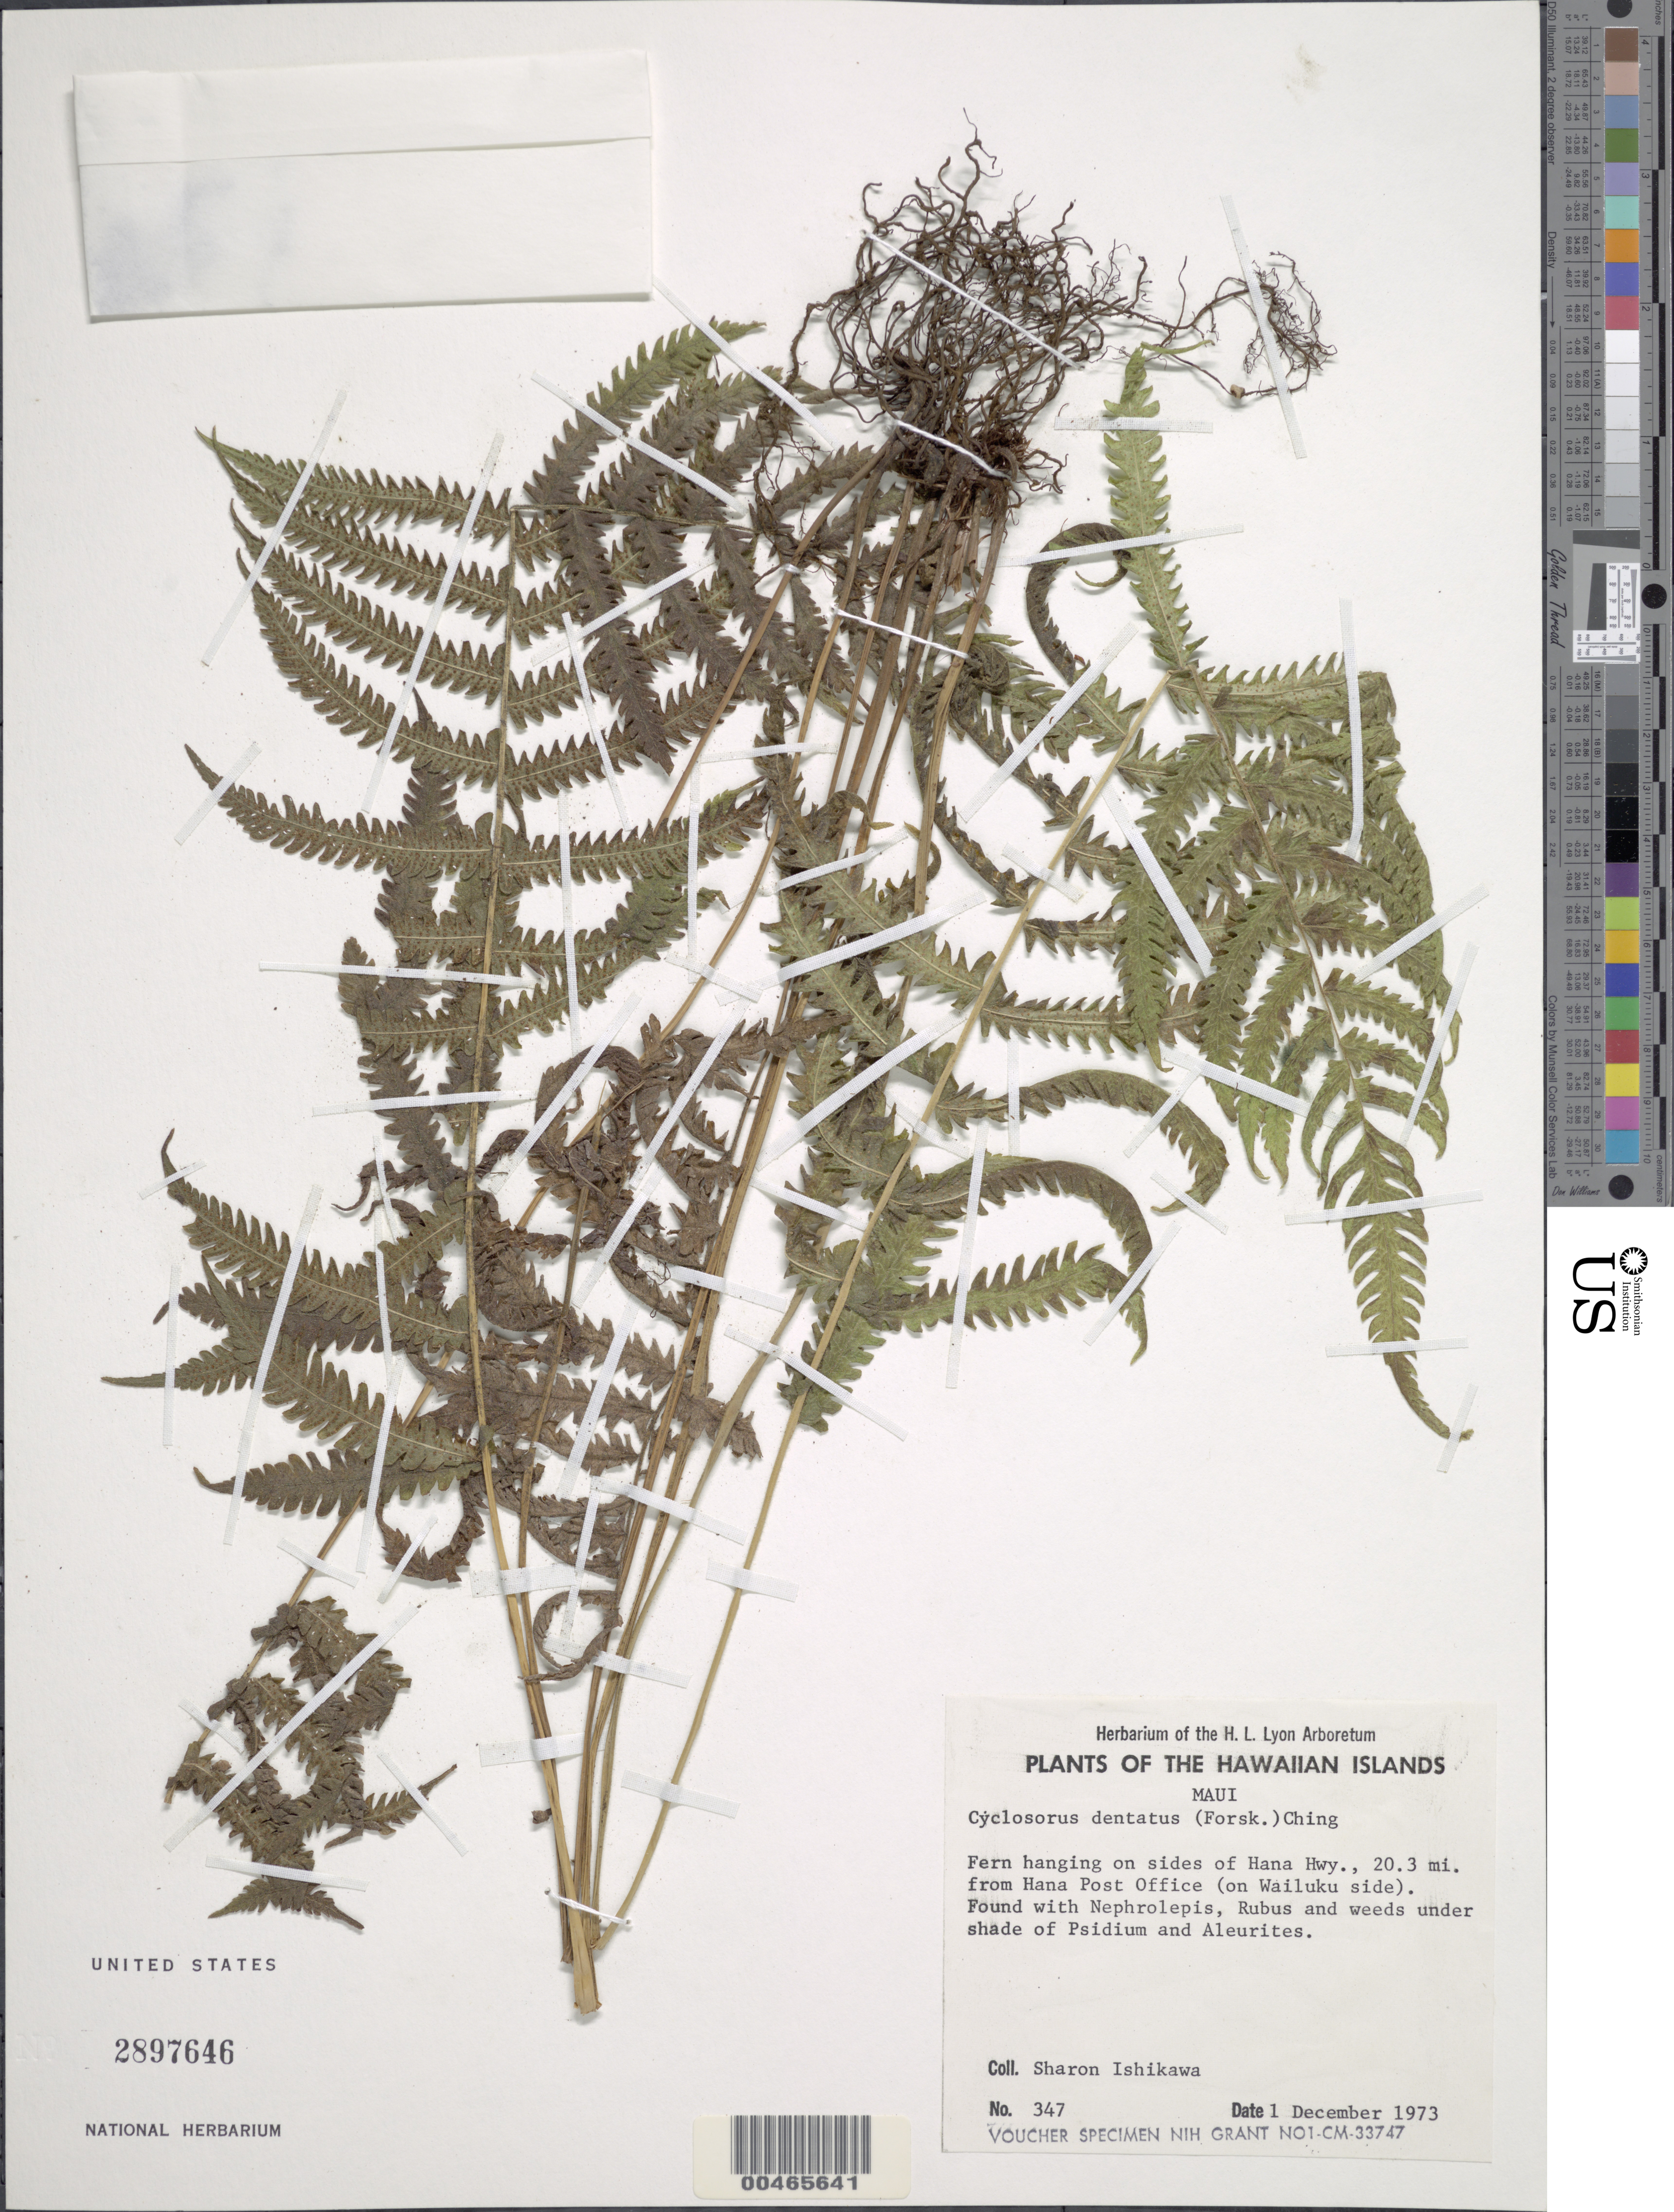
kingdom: Plantae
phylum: Tracheophyta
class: Polypodiopsida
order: Polypodiales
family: Thelypteridaceae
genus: Christella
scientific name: Christella dentata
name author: (Forssk.) Brownsey & Jermy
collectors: S. S. Ishikawa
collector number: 347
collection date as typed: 1 Dec 1973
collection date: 1973-12-01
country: United States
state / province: Hawaii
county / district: Maui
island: Maui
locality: Hana Hwy., 20.3 mi from Hana Post Office (on Wailuku side).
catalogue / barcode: US 2897646